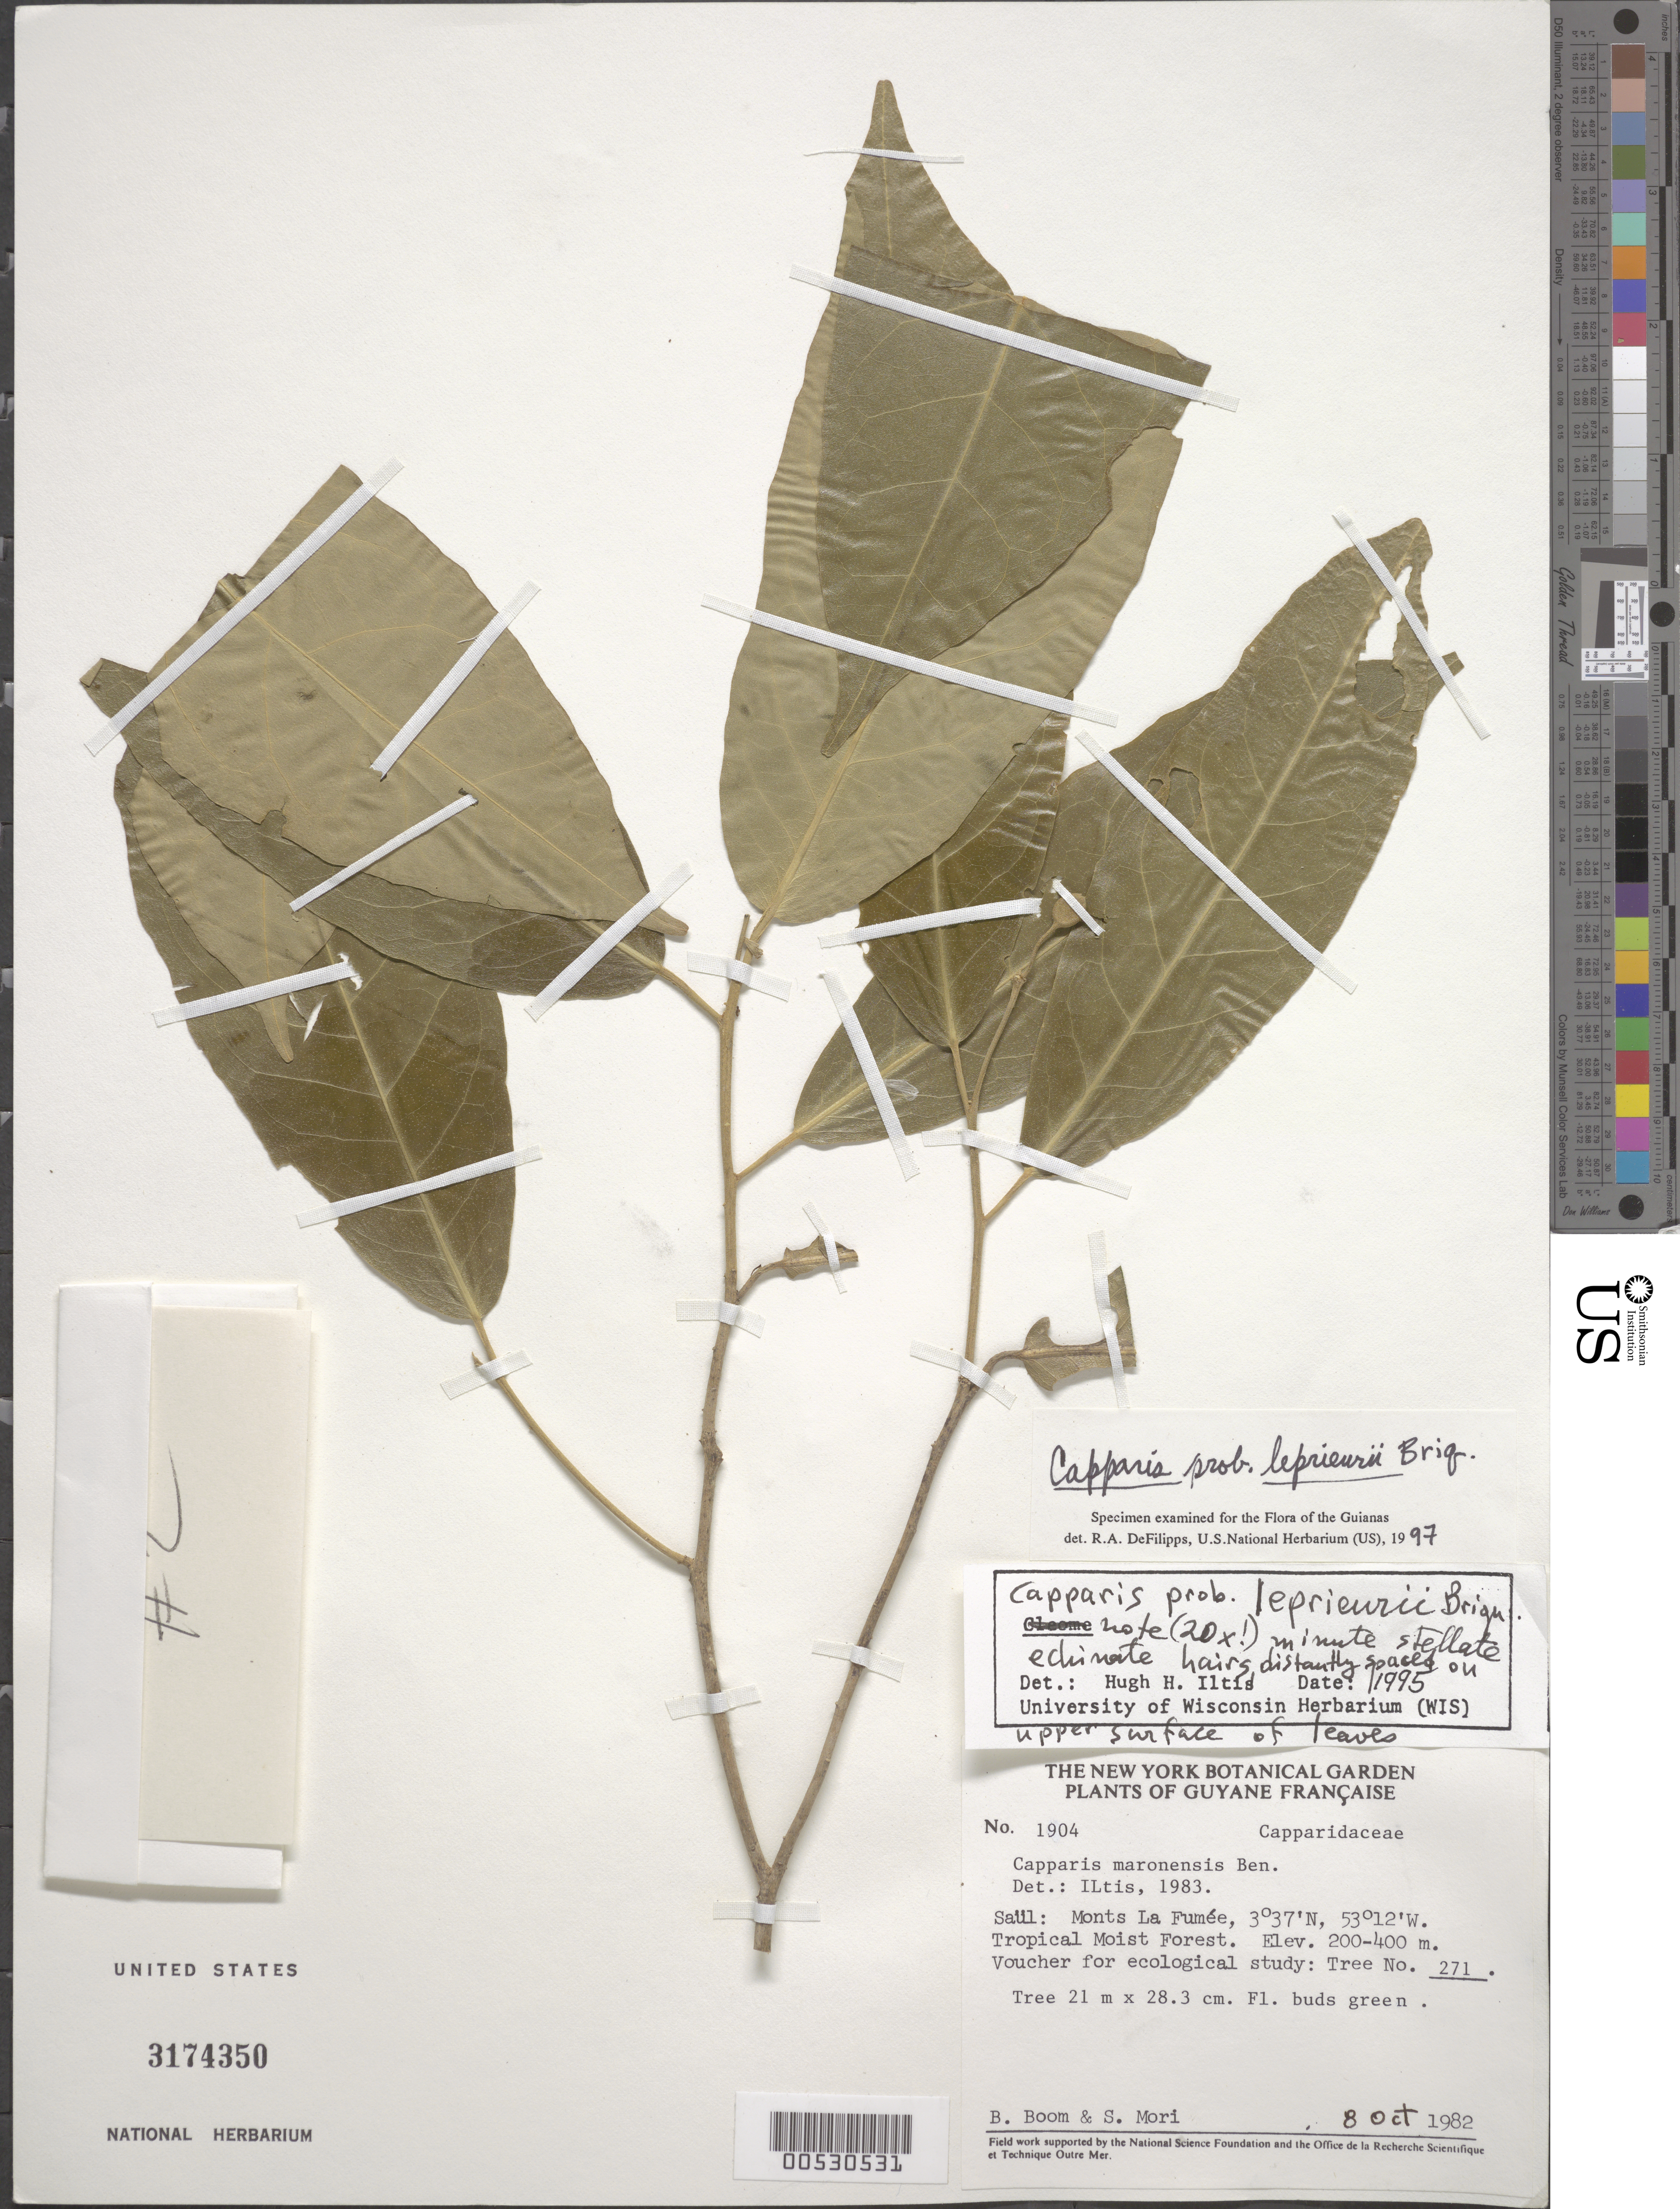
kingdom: Plantae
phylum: Tracheophyta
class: Magnoliopsida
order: Brassicales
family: Capparaceae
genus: Capparis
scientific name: Capparis leprieurii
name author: Briq.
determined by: DeFilipps, R. A.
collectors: B. M. Boom & S. Mori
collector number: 1904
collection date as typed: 8-Oct-82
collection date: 1982-10-08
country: French Guiana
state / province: Saint-Laurent-du-Maroni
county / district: Saül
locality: Monts La Fumée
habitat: Tropical moist forest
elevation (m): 200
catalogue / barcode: US 3174350